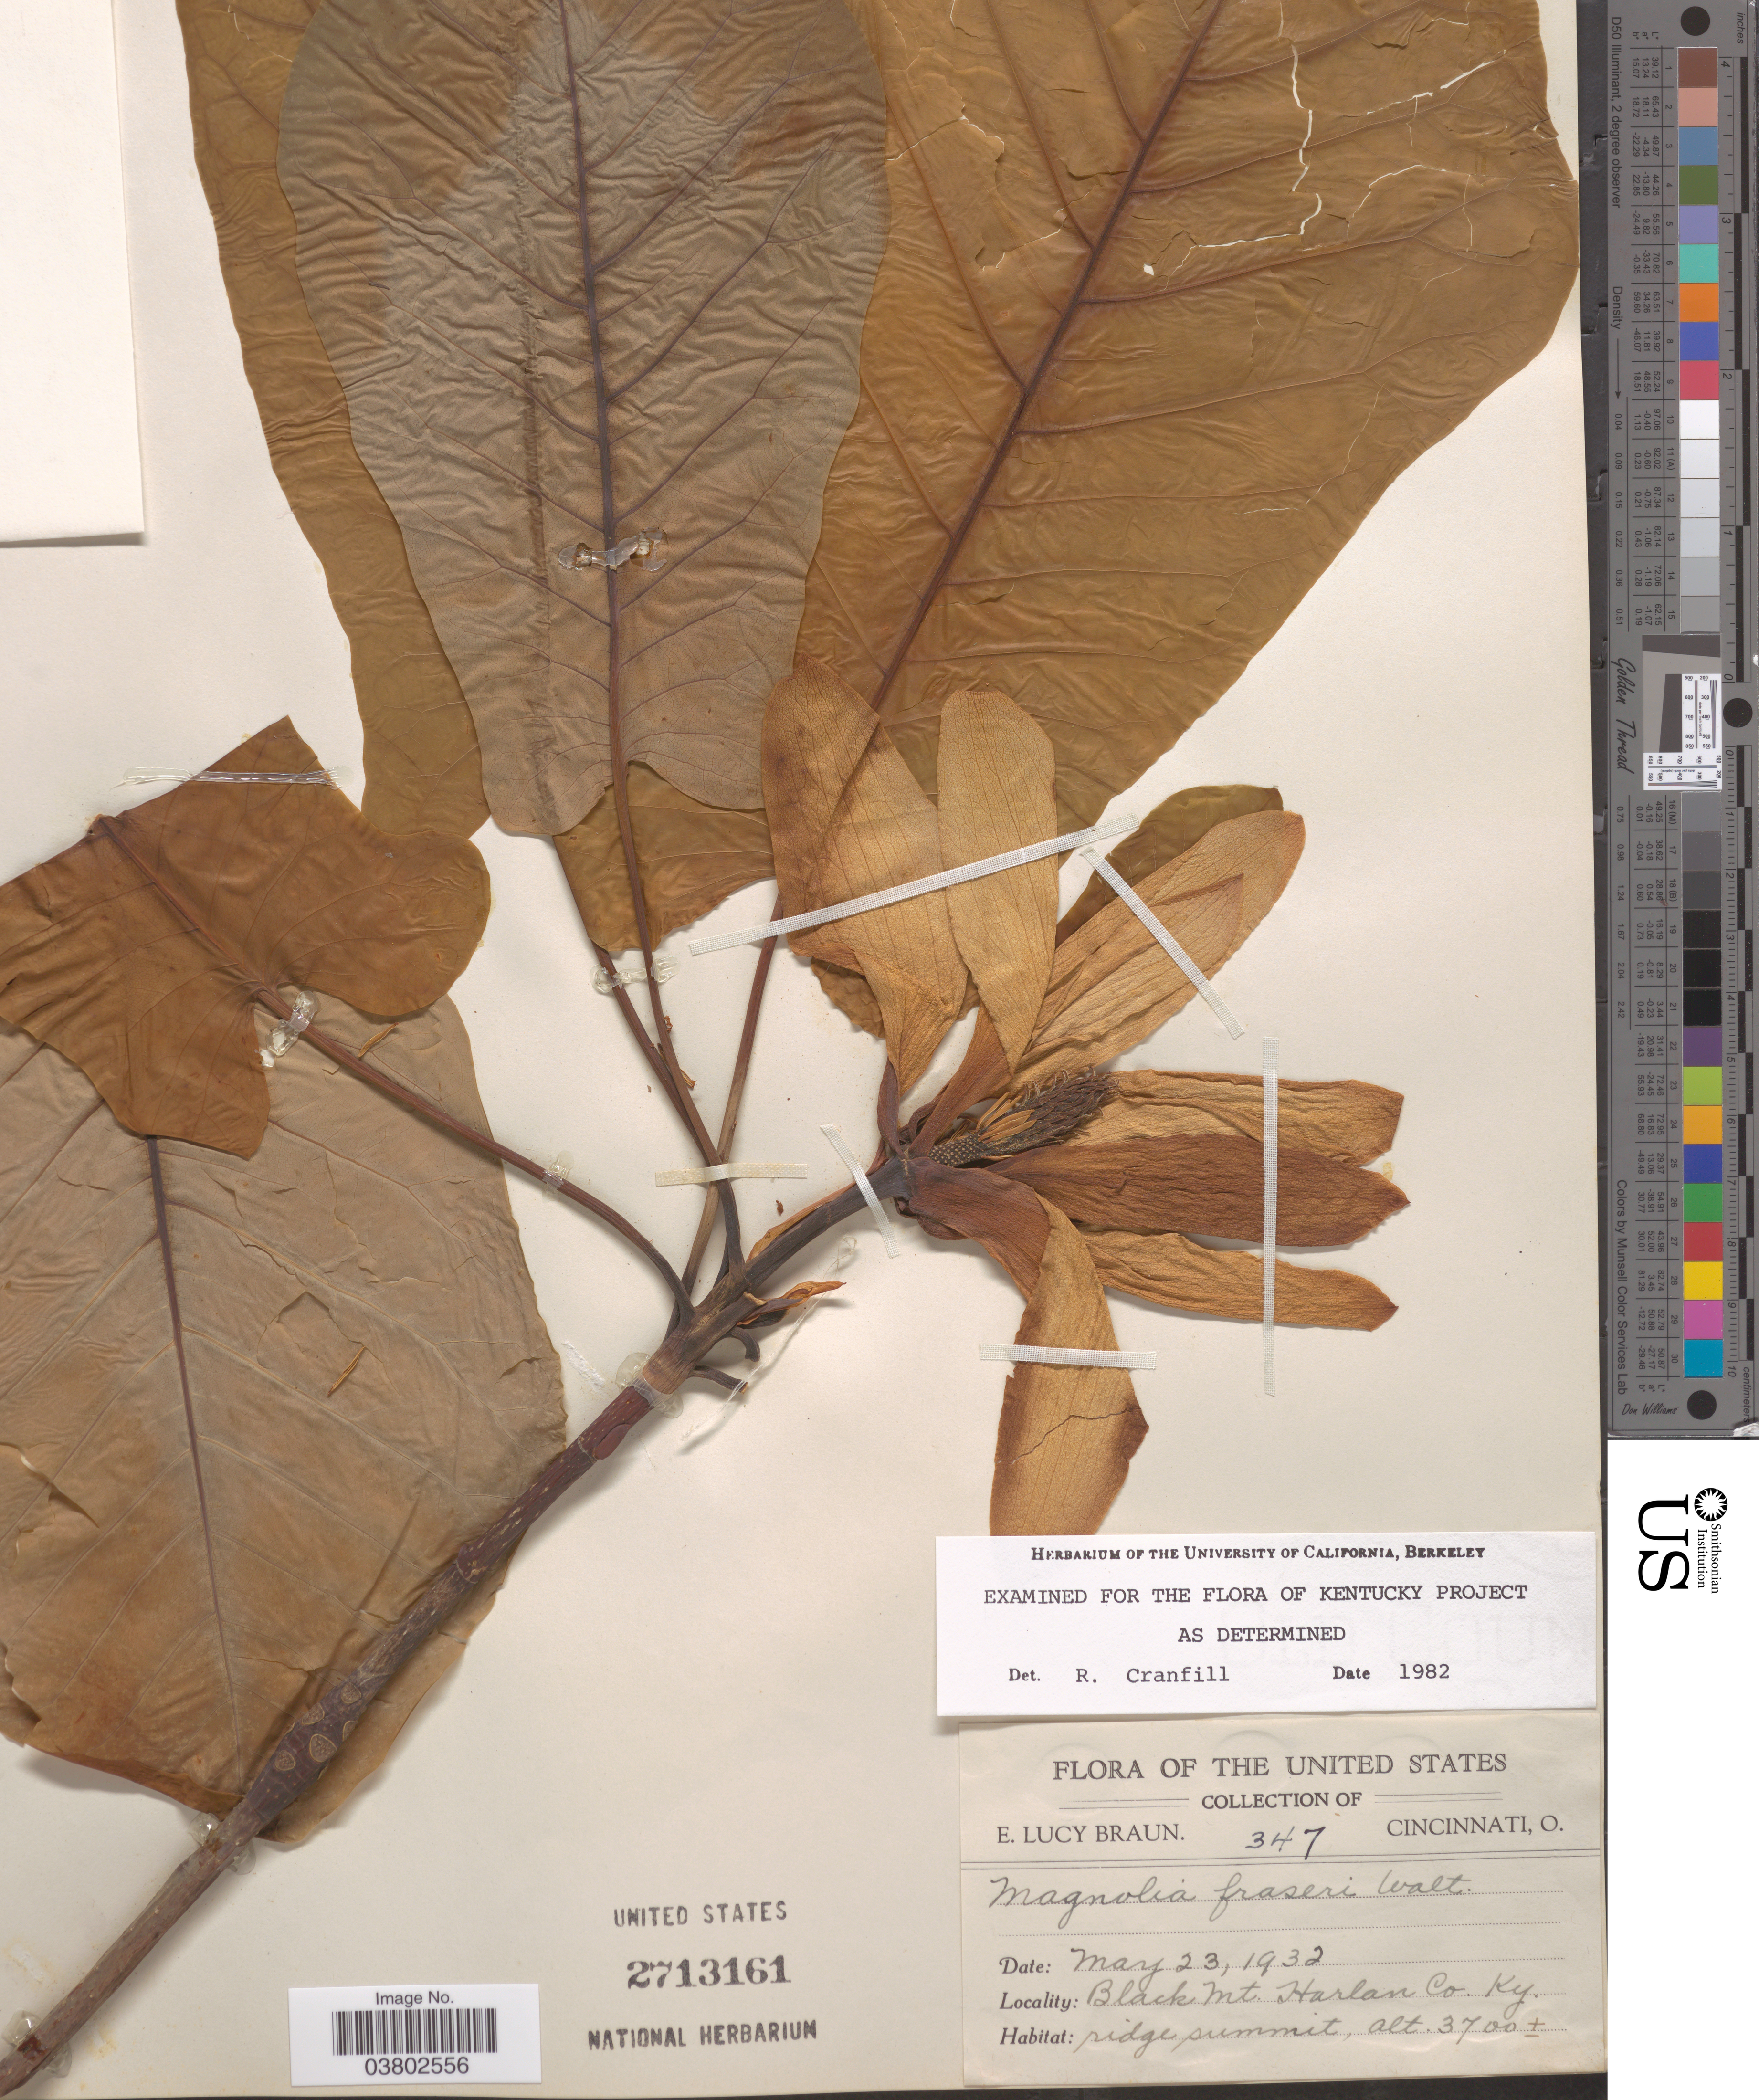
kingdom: Plantae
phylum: Tracheophyta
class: Magnoliopsida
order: Magnoliales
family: Magnoliaceae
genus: Magnolia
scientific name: Magnolia fraseri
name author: Walter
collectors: E. L. Braun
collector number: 347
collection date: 1932-05-23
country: United States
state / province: Kentucky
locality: Black Mt. Harlan Co.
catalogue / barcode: US 2713161